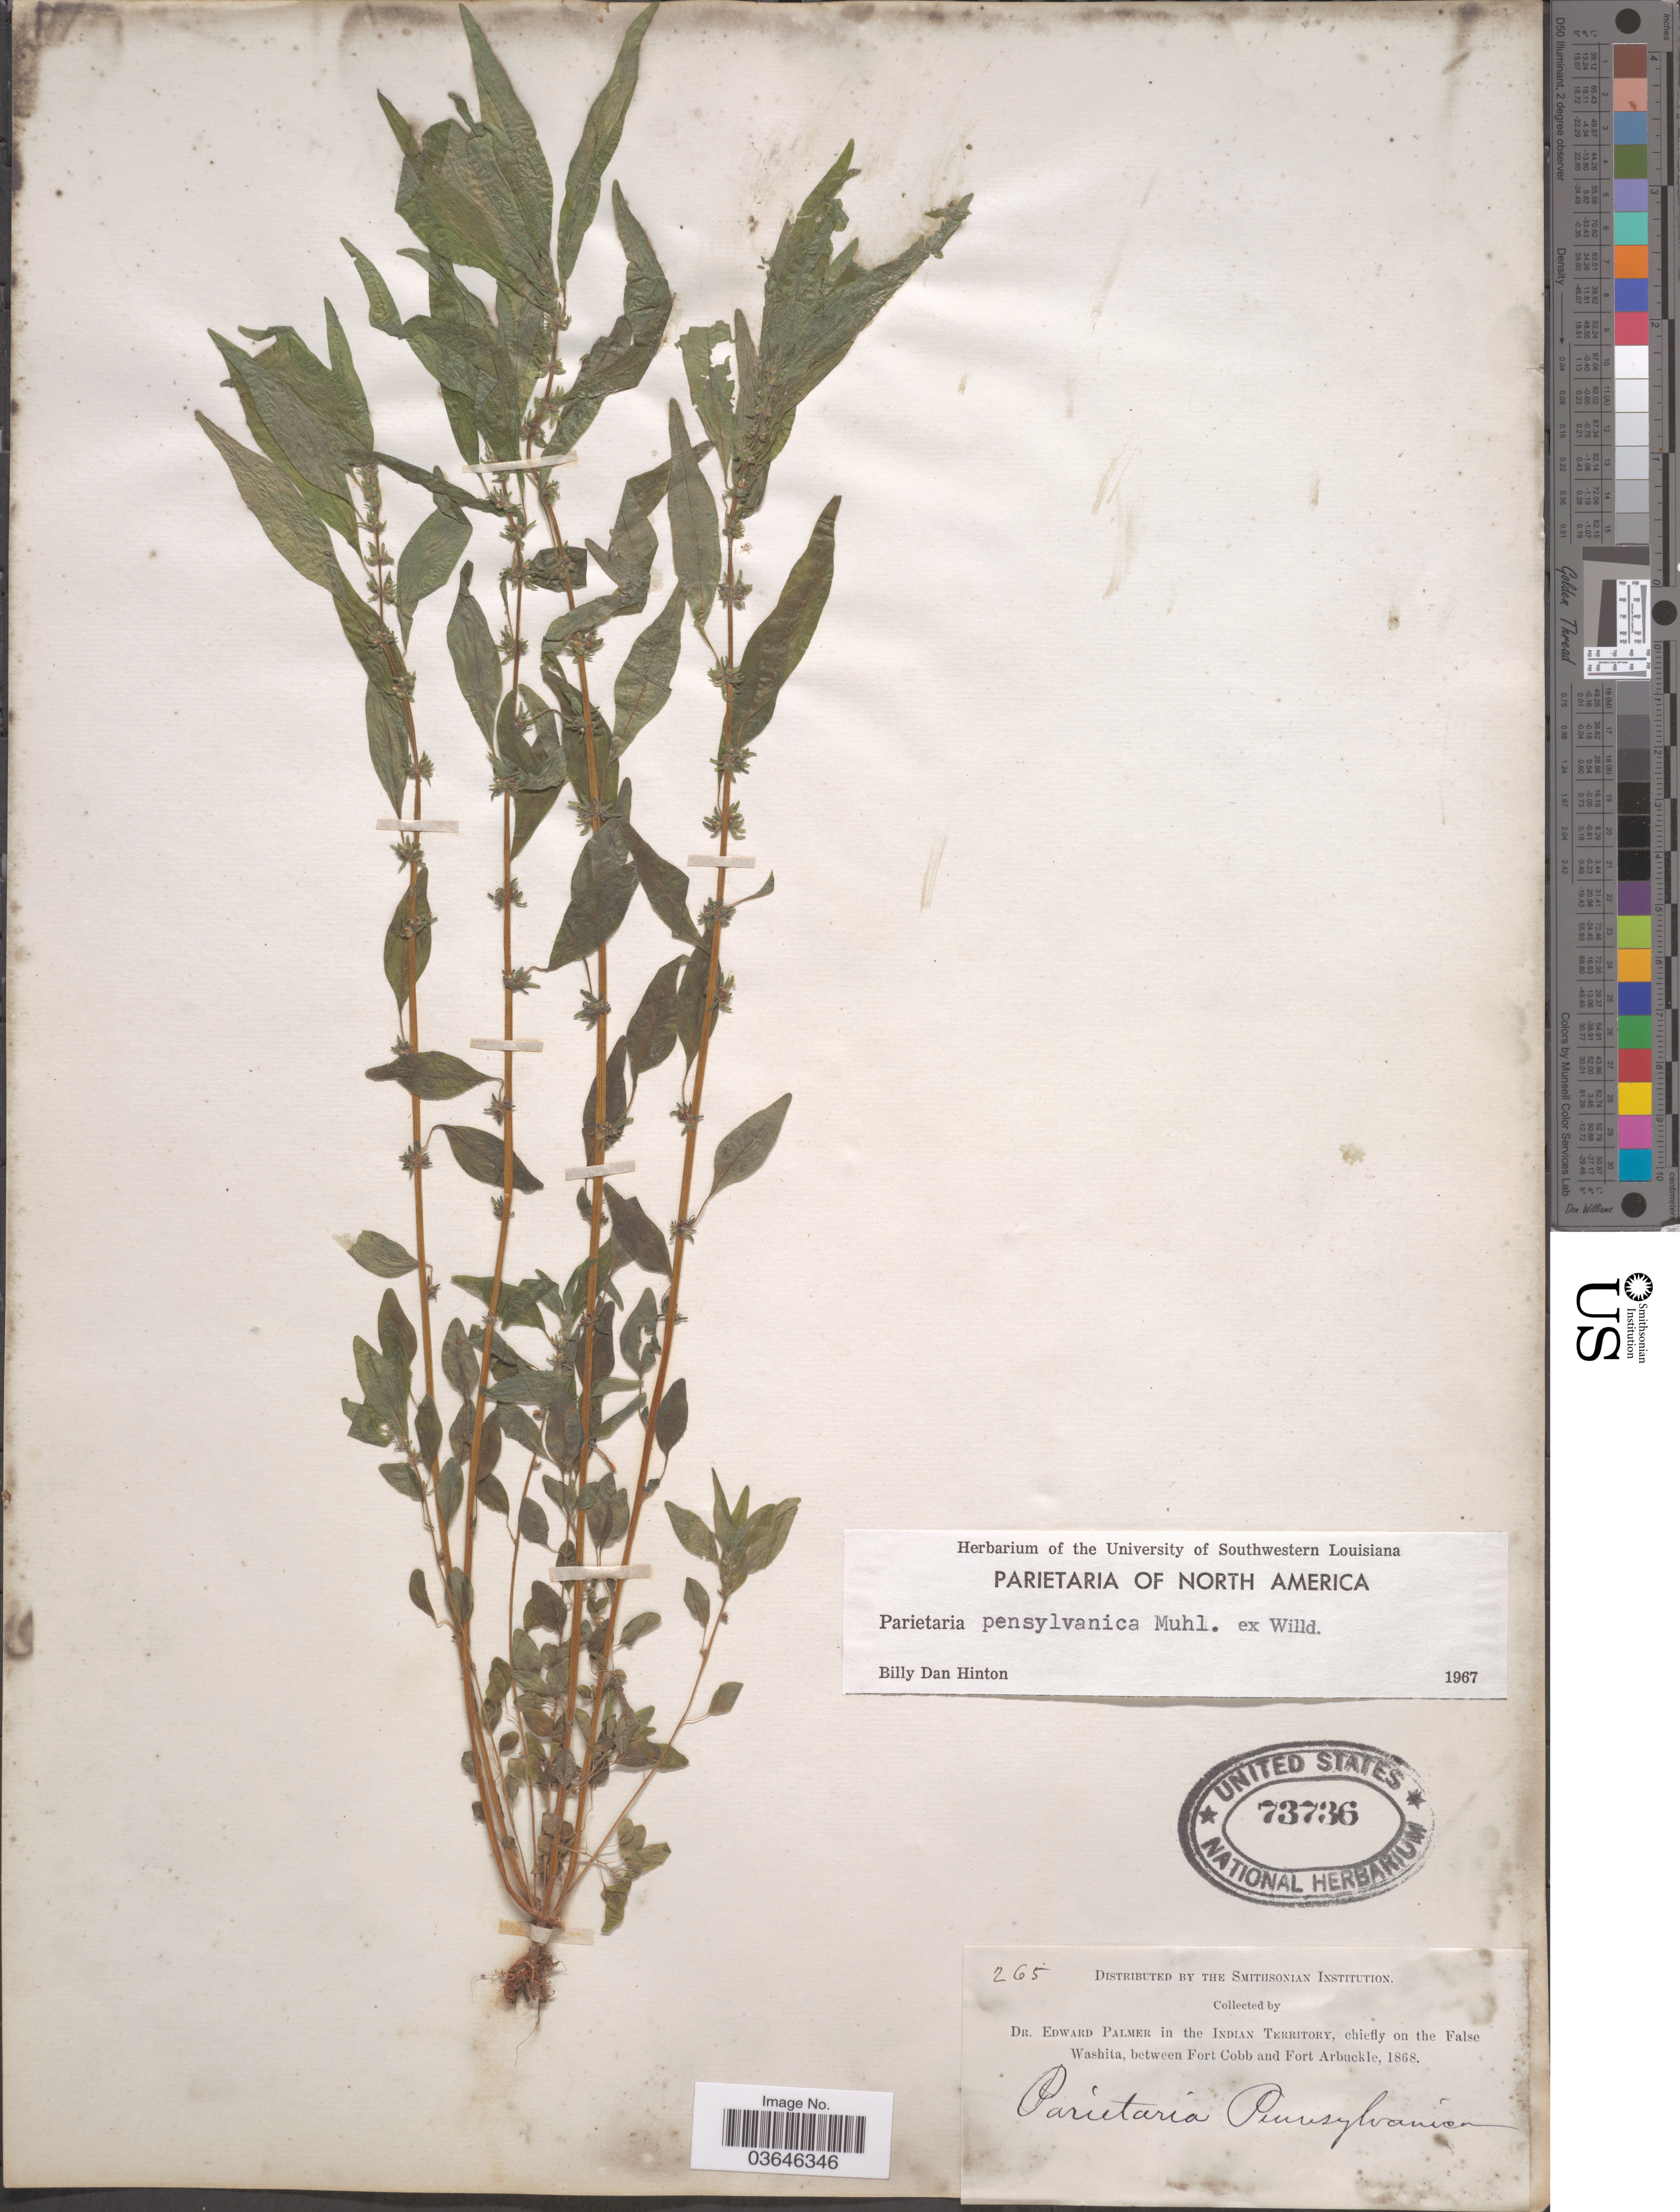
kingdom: Plantae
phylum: Tracheophyta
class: Magnoliopsida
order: Rosales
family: Urticaceae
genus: Parietaria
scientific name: Parietaria pensylvanica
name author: Muhl. ex Willd.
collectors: E. Palmer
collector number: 265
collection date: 1868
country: United States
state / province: Oklahoma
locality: The Indian Territory, chiefly on the False Washita, between Fort Cobb and Fort Arbuckle.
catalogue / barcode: US 73736